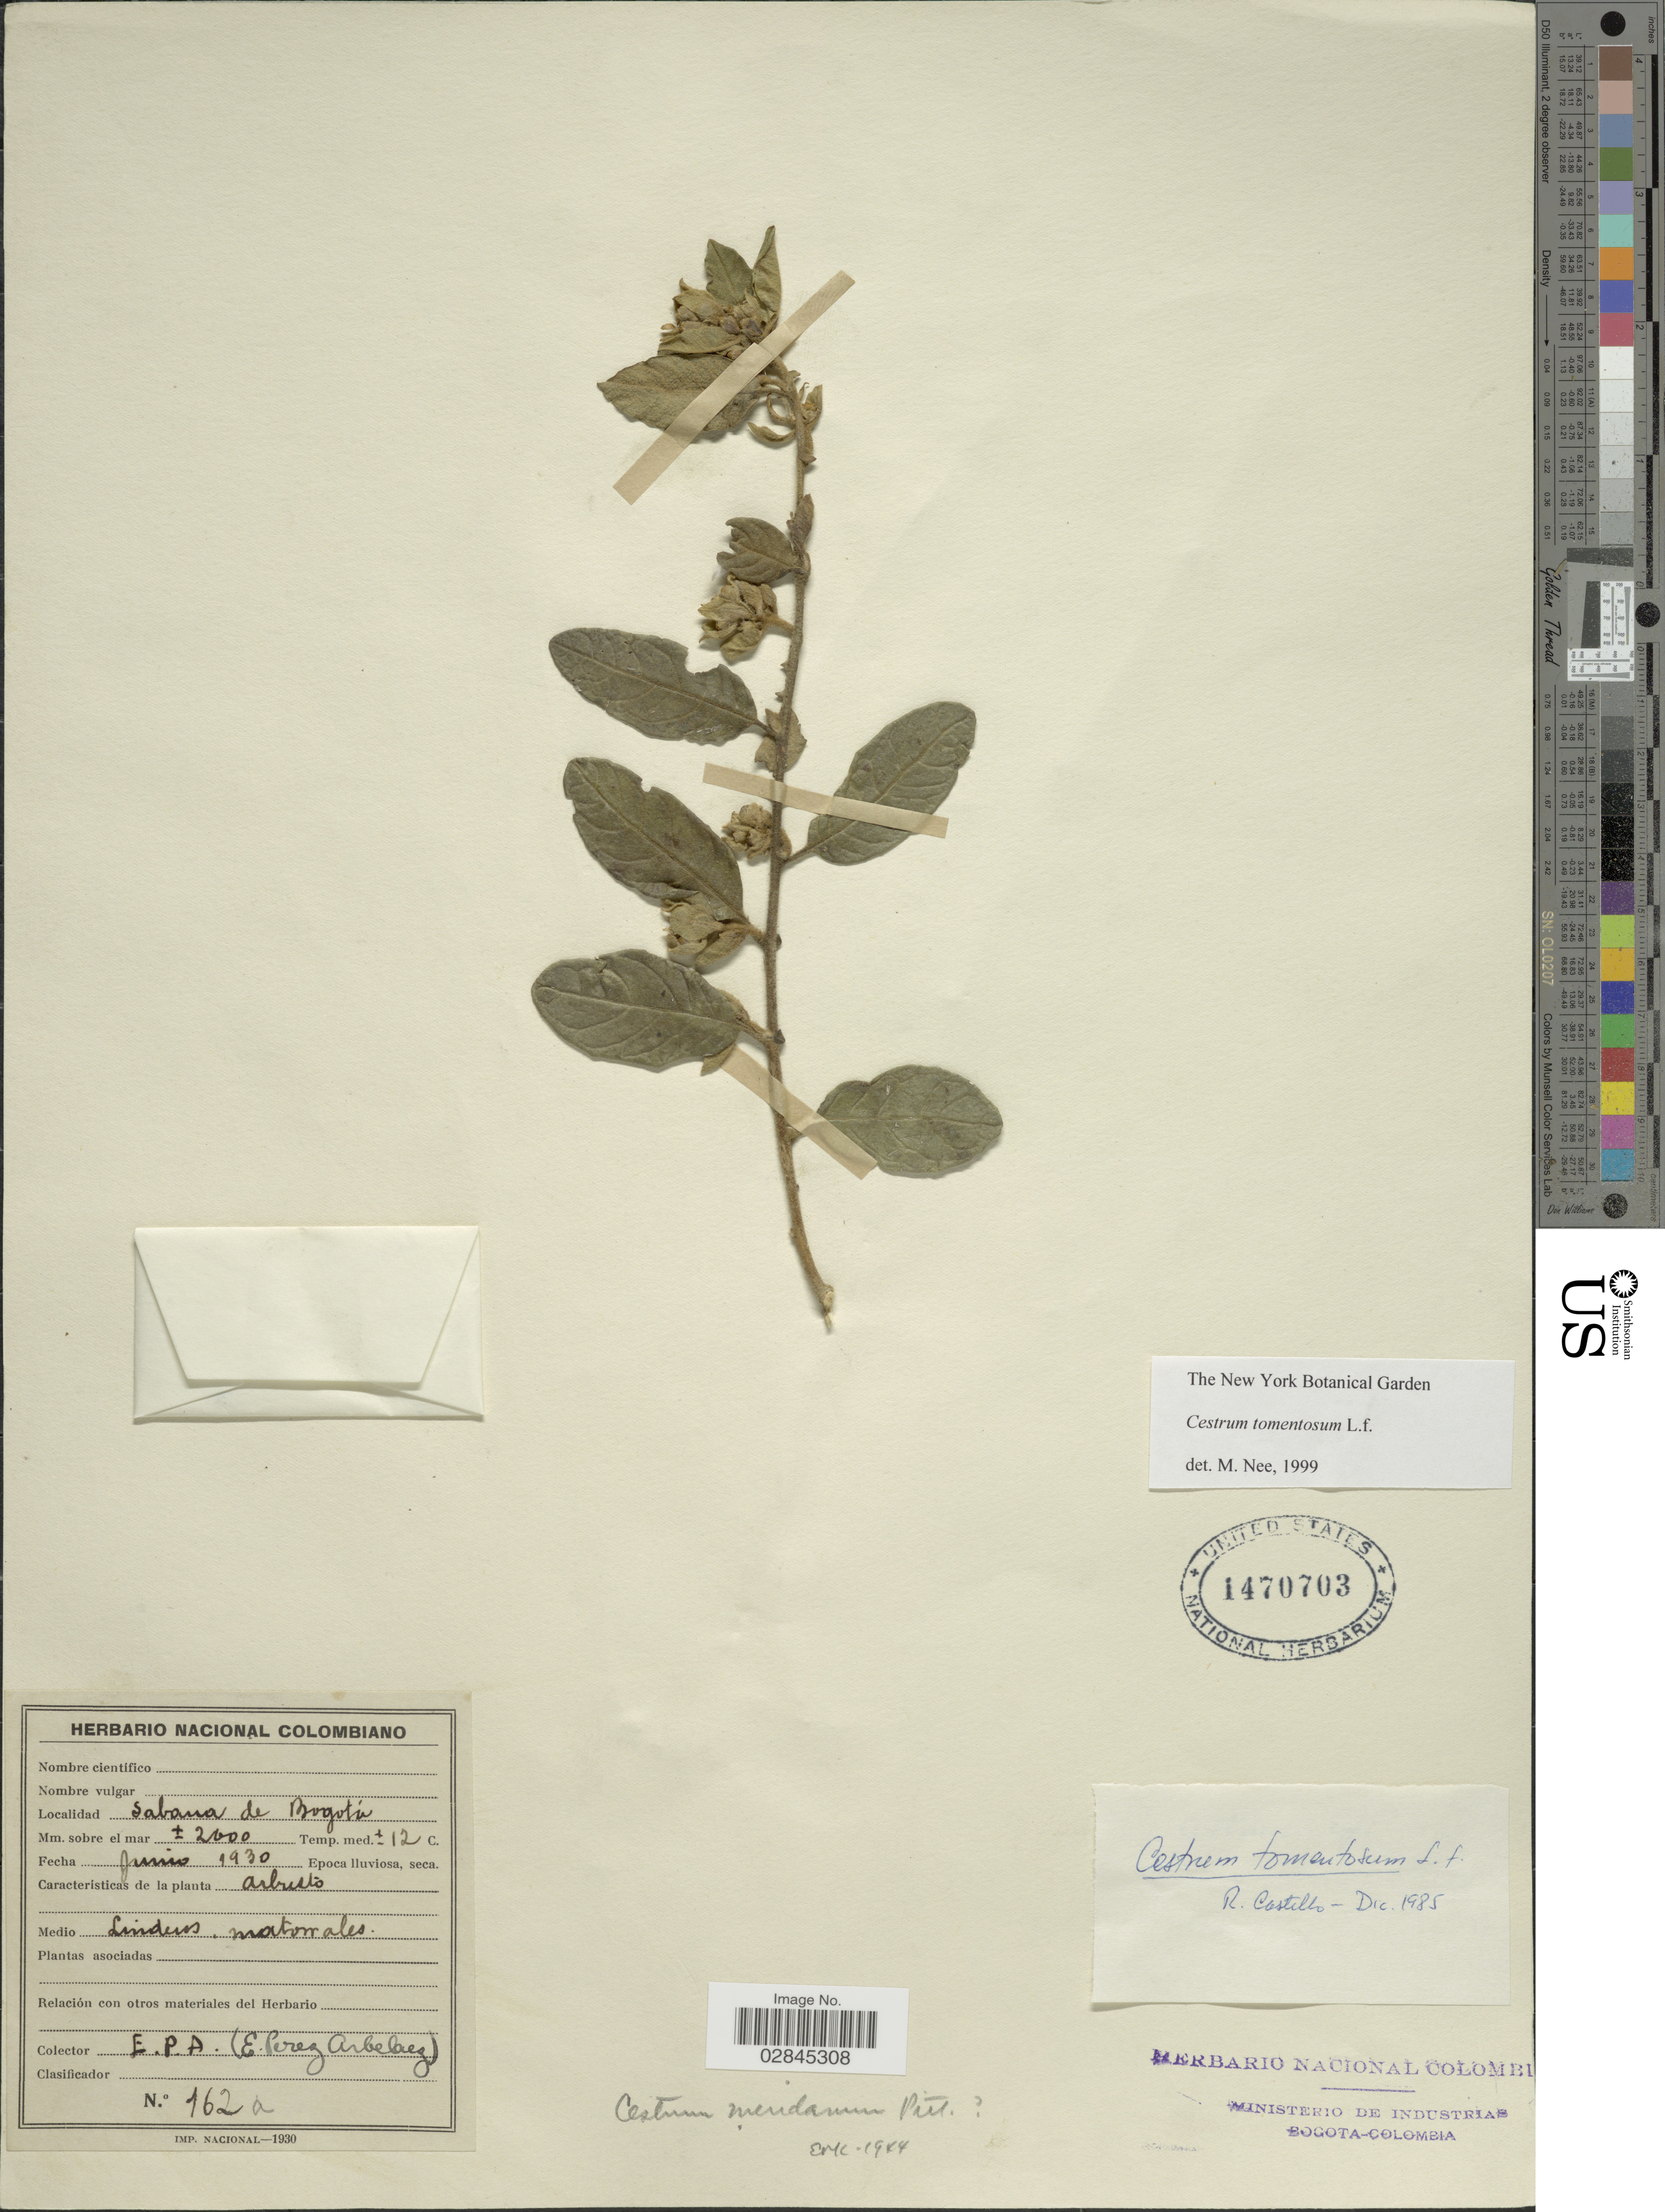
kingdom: Plantae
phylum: Tracheophyta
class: Magnoliopsida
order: Solanales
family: Solanaceae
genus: Cestrum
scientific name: Cestrum tomentosum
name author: L. f.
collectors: E. Pérez Arbeláez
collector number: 162a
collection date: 1930-06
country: Colombia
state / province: Bogota D.C.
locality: Sabana de Bogotá.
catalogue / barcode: US 1470703